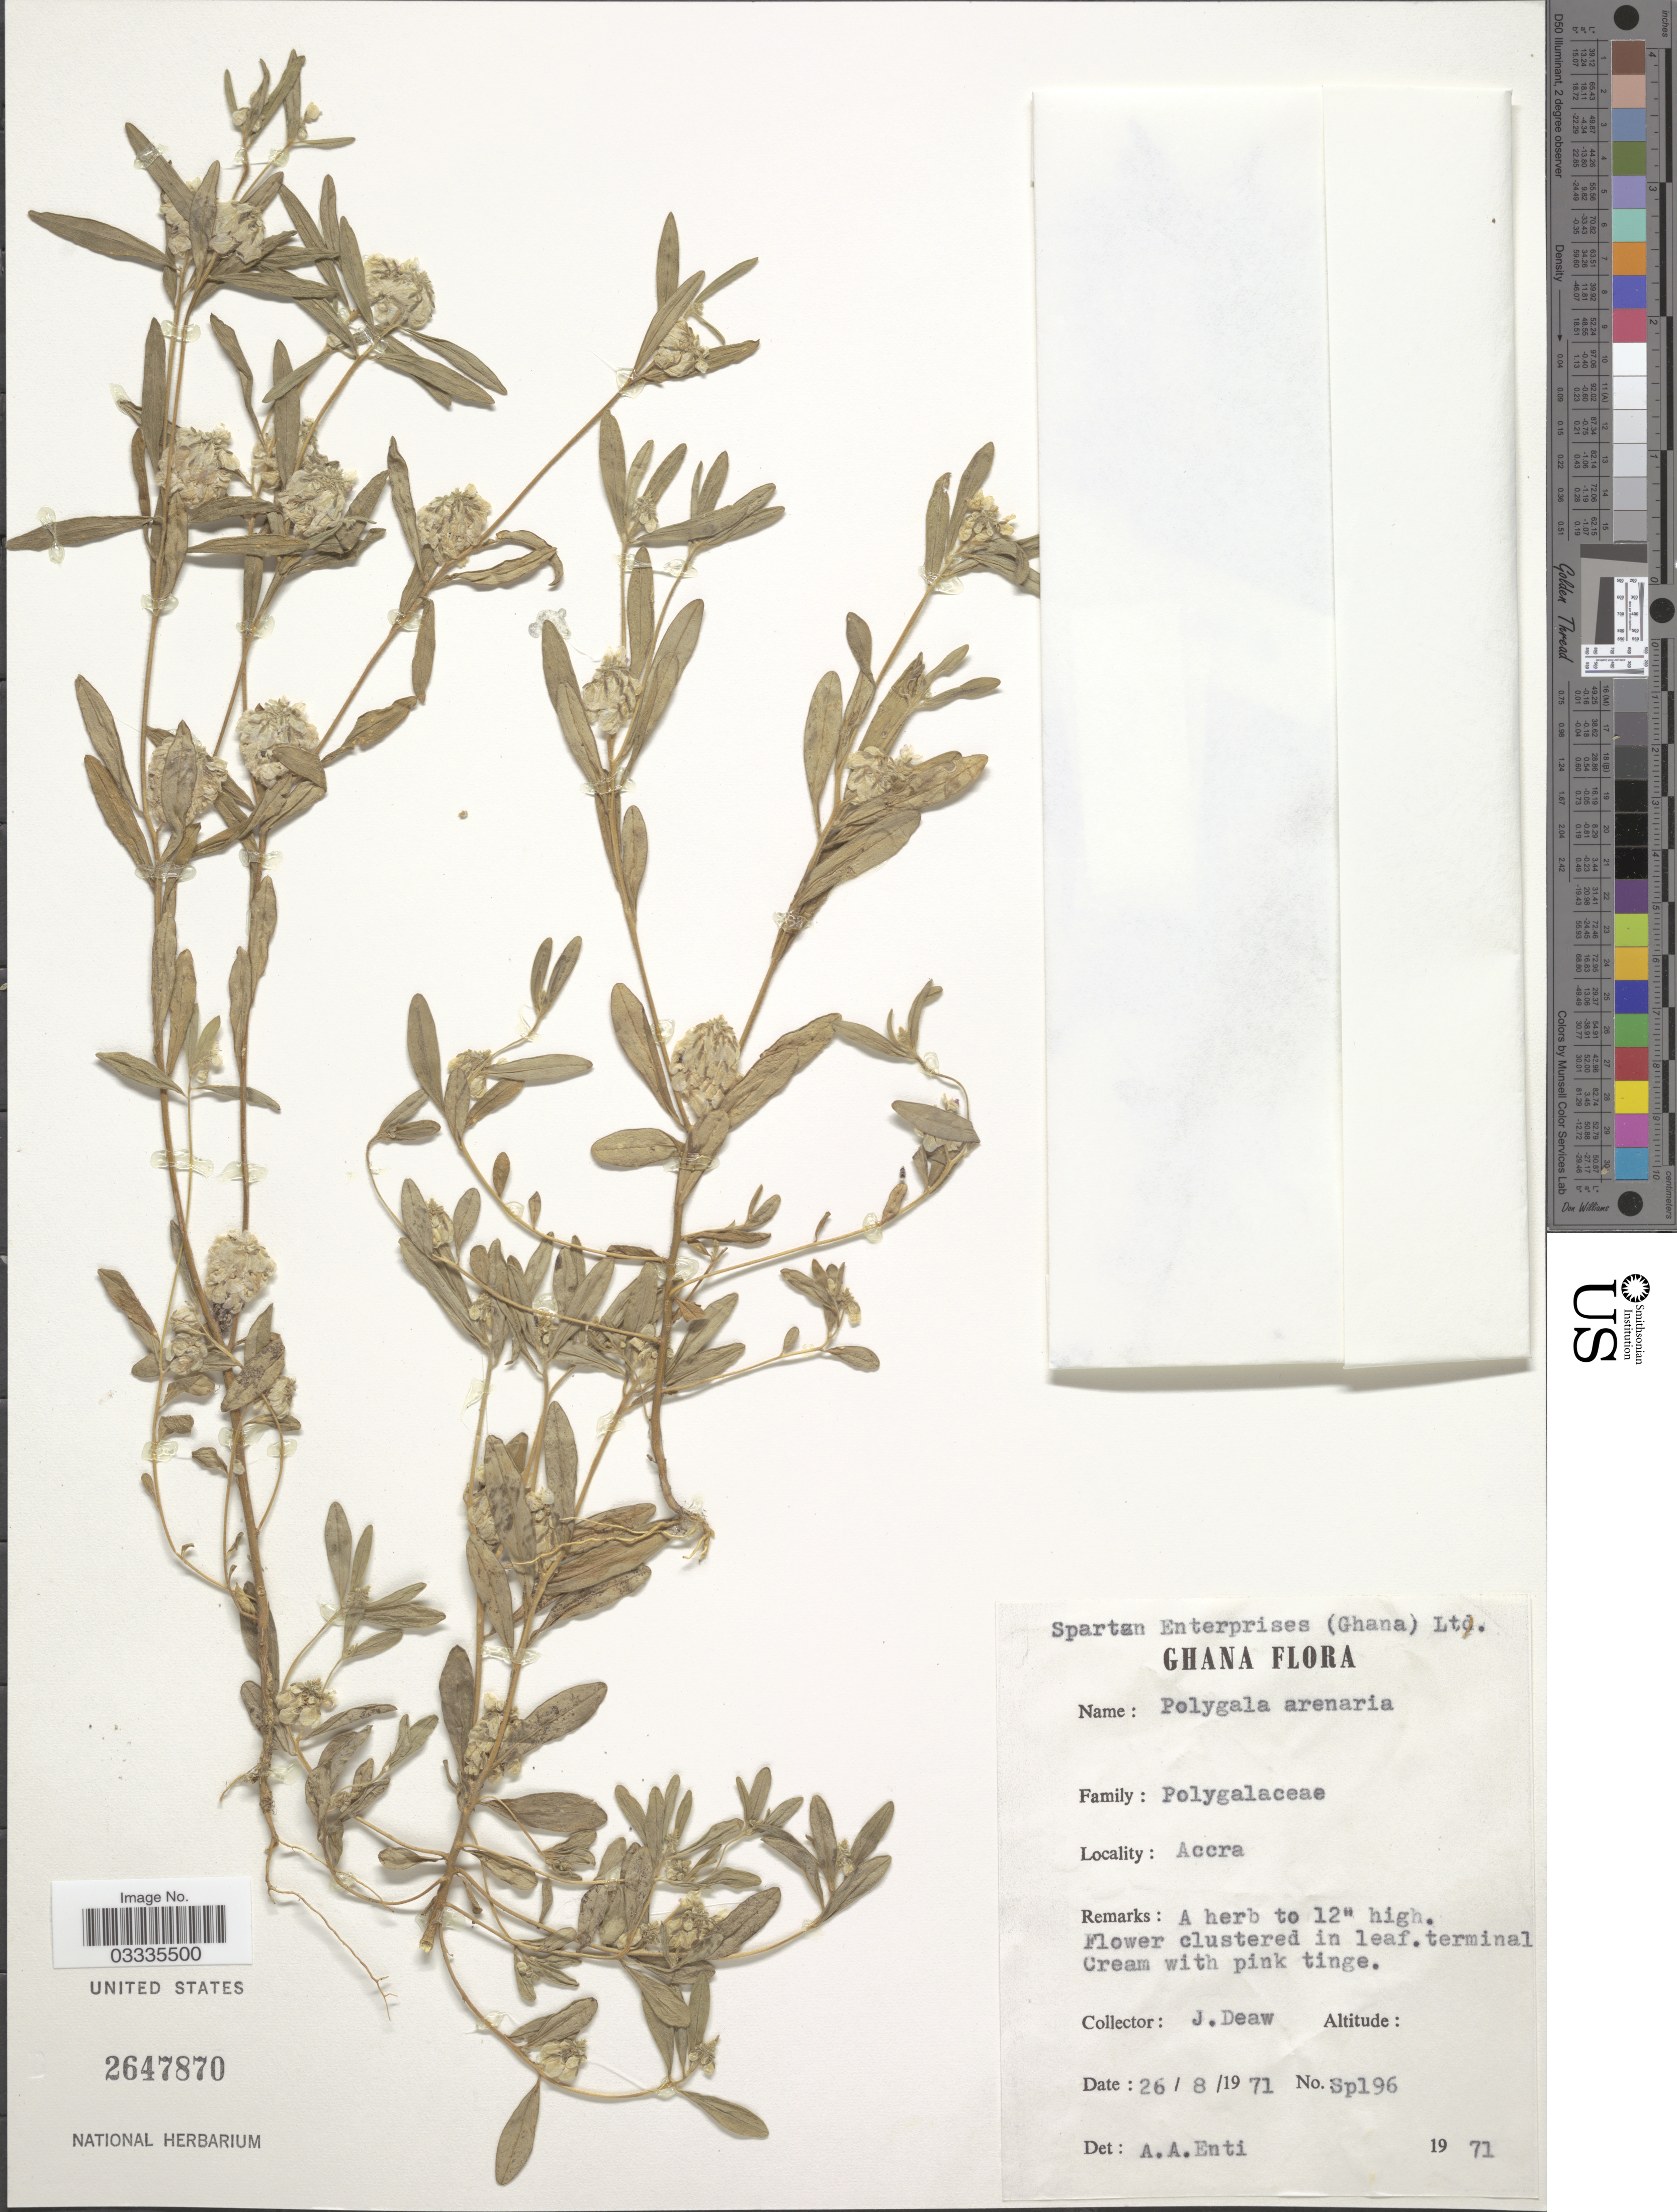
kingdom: Plantae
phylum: Tracheophyta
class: Magnoliopsida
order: Fabales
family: Polygalaceae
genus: Polygala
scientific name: Polygala arenaria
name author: Willd.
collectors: J. Deaw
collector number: Sp196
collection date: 1971-08-26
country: Ghana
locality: Accra.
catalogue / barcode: US 2647870